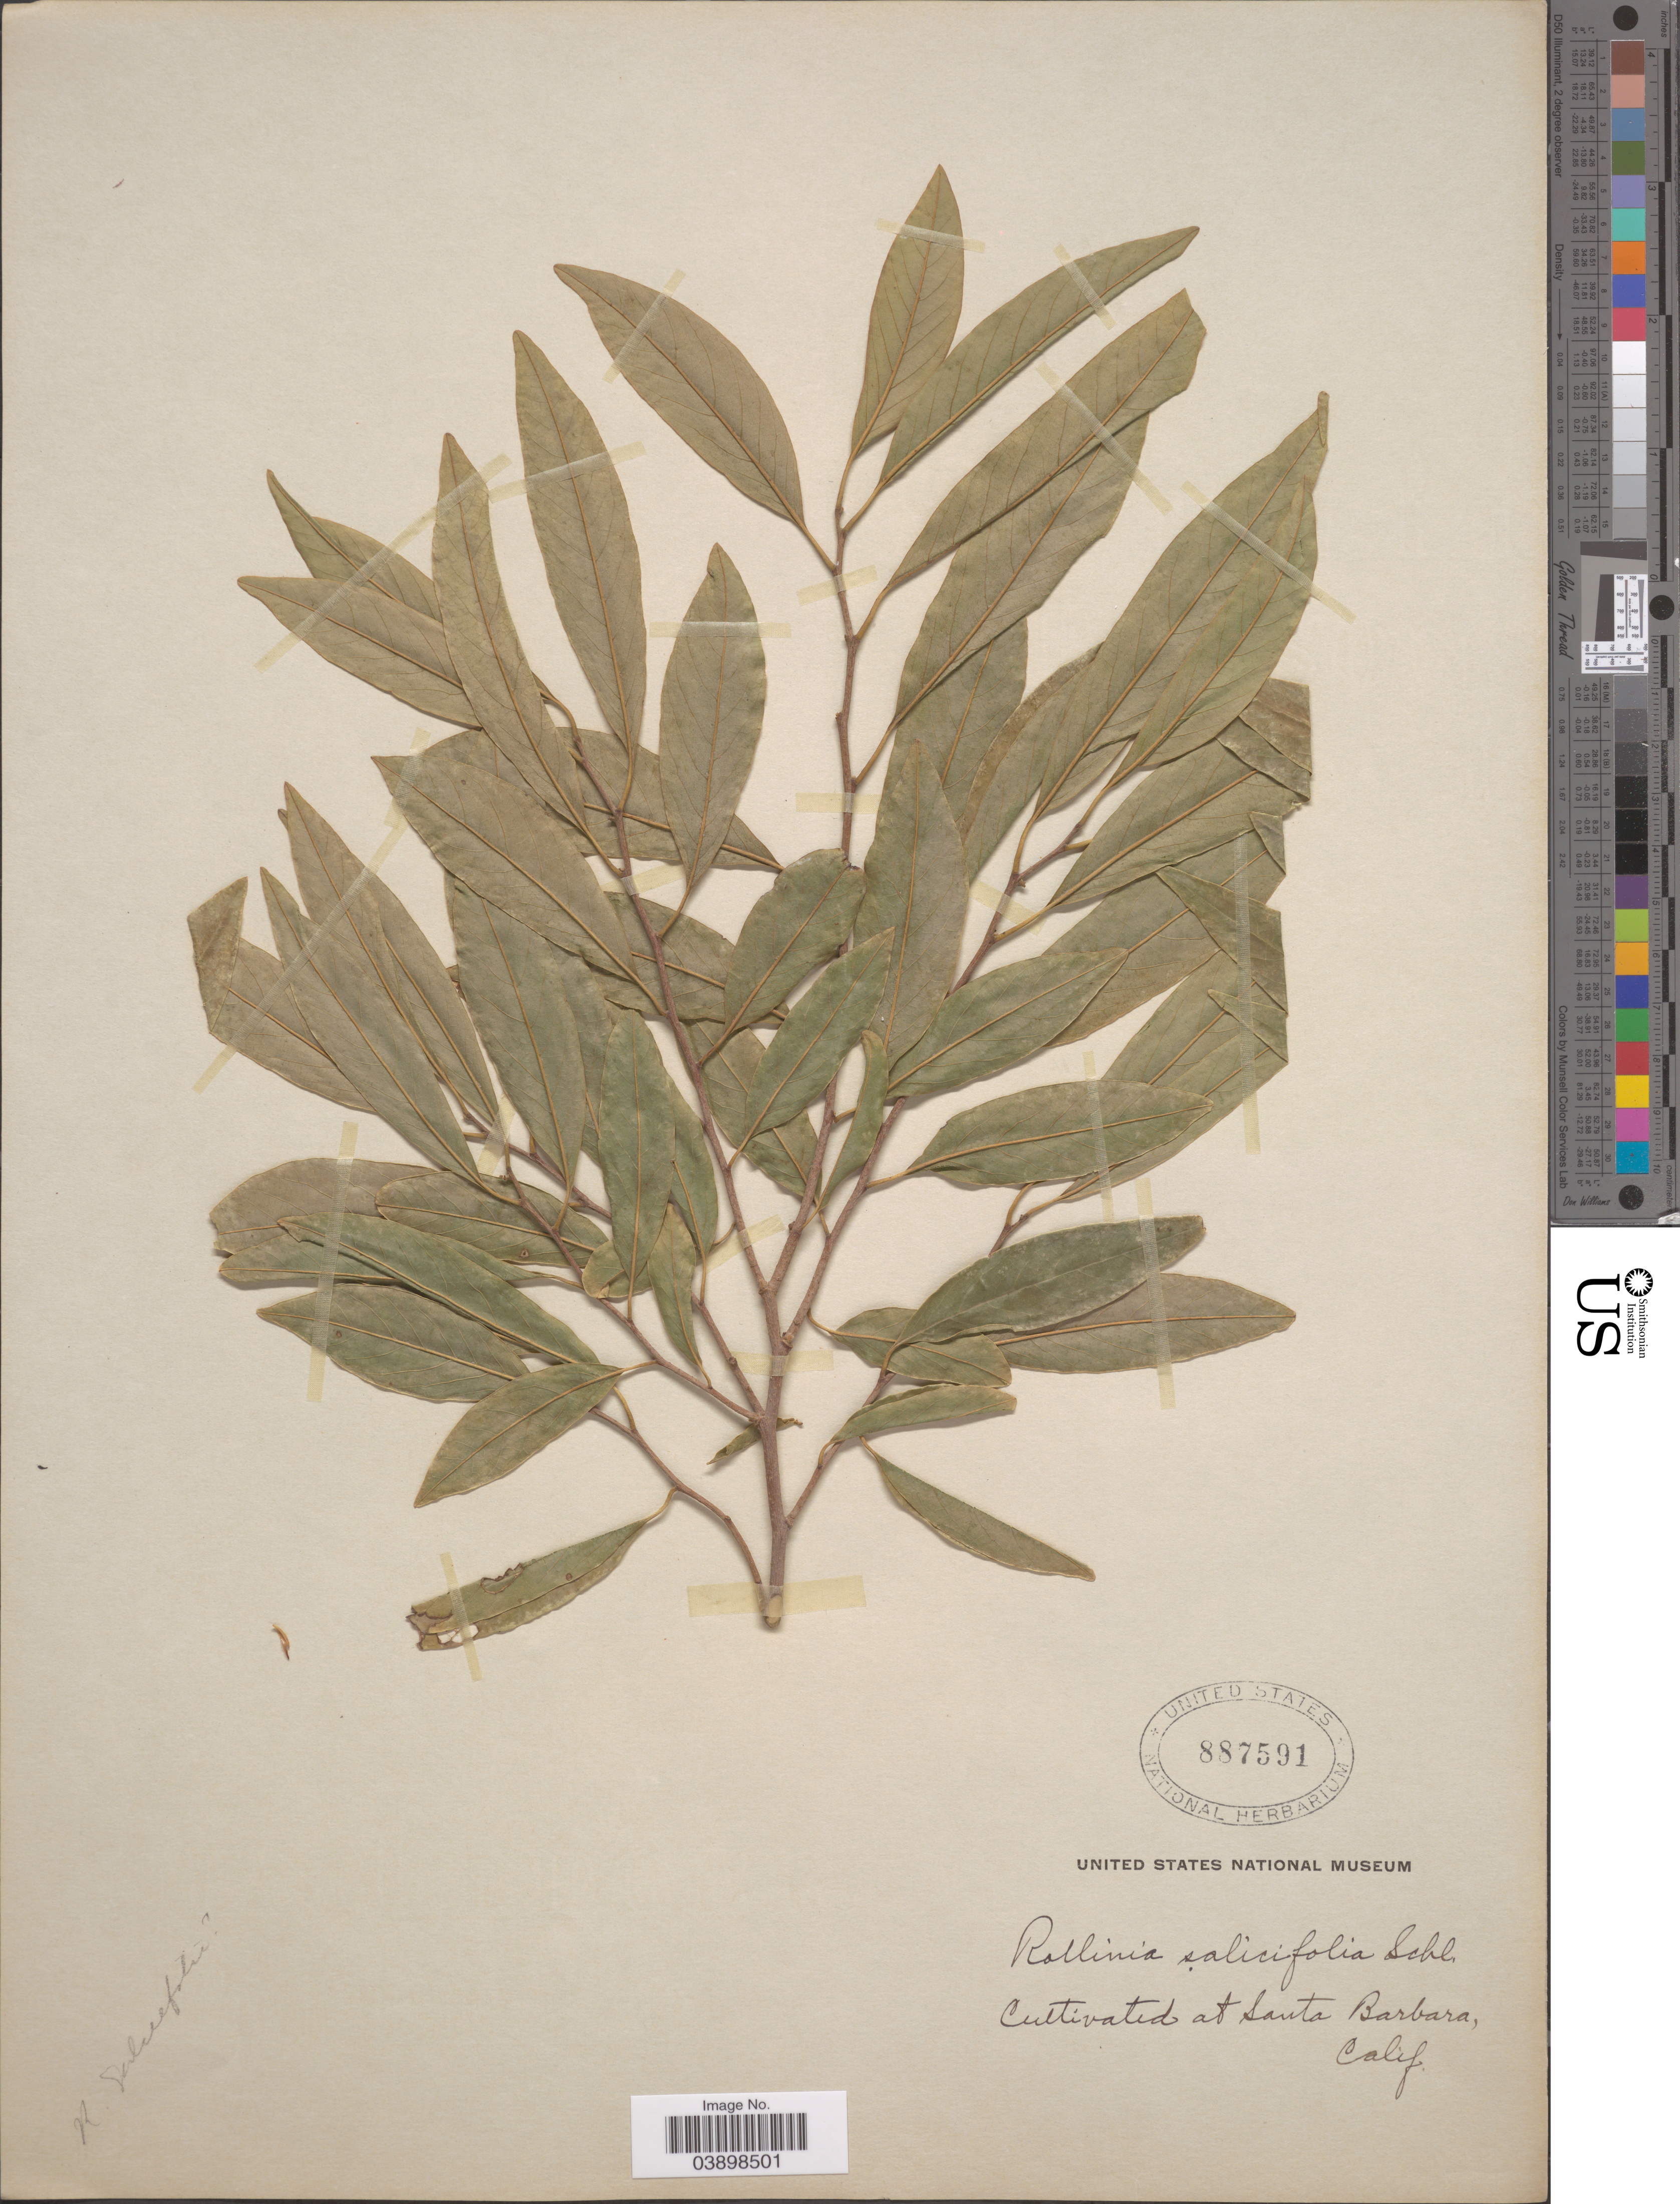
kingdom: Plantae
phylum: Tracheophyta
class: Magnoliopsida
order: Magnoliales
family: Annonaceae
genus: Annona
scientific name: Annona salicifolia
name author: R.E. Fr.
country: United States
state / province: California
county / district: Santa Barbara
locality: Santa Barbara.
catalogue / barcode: US 887591